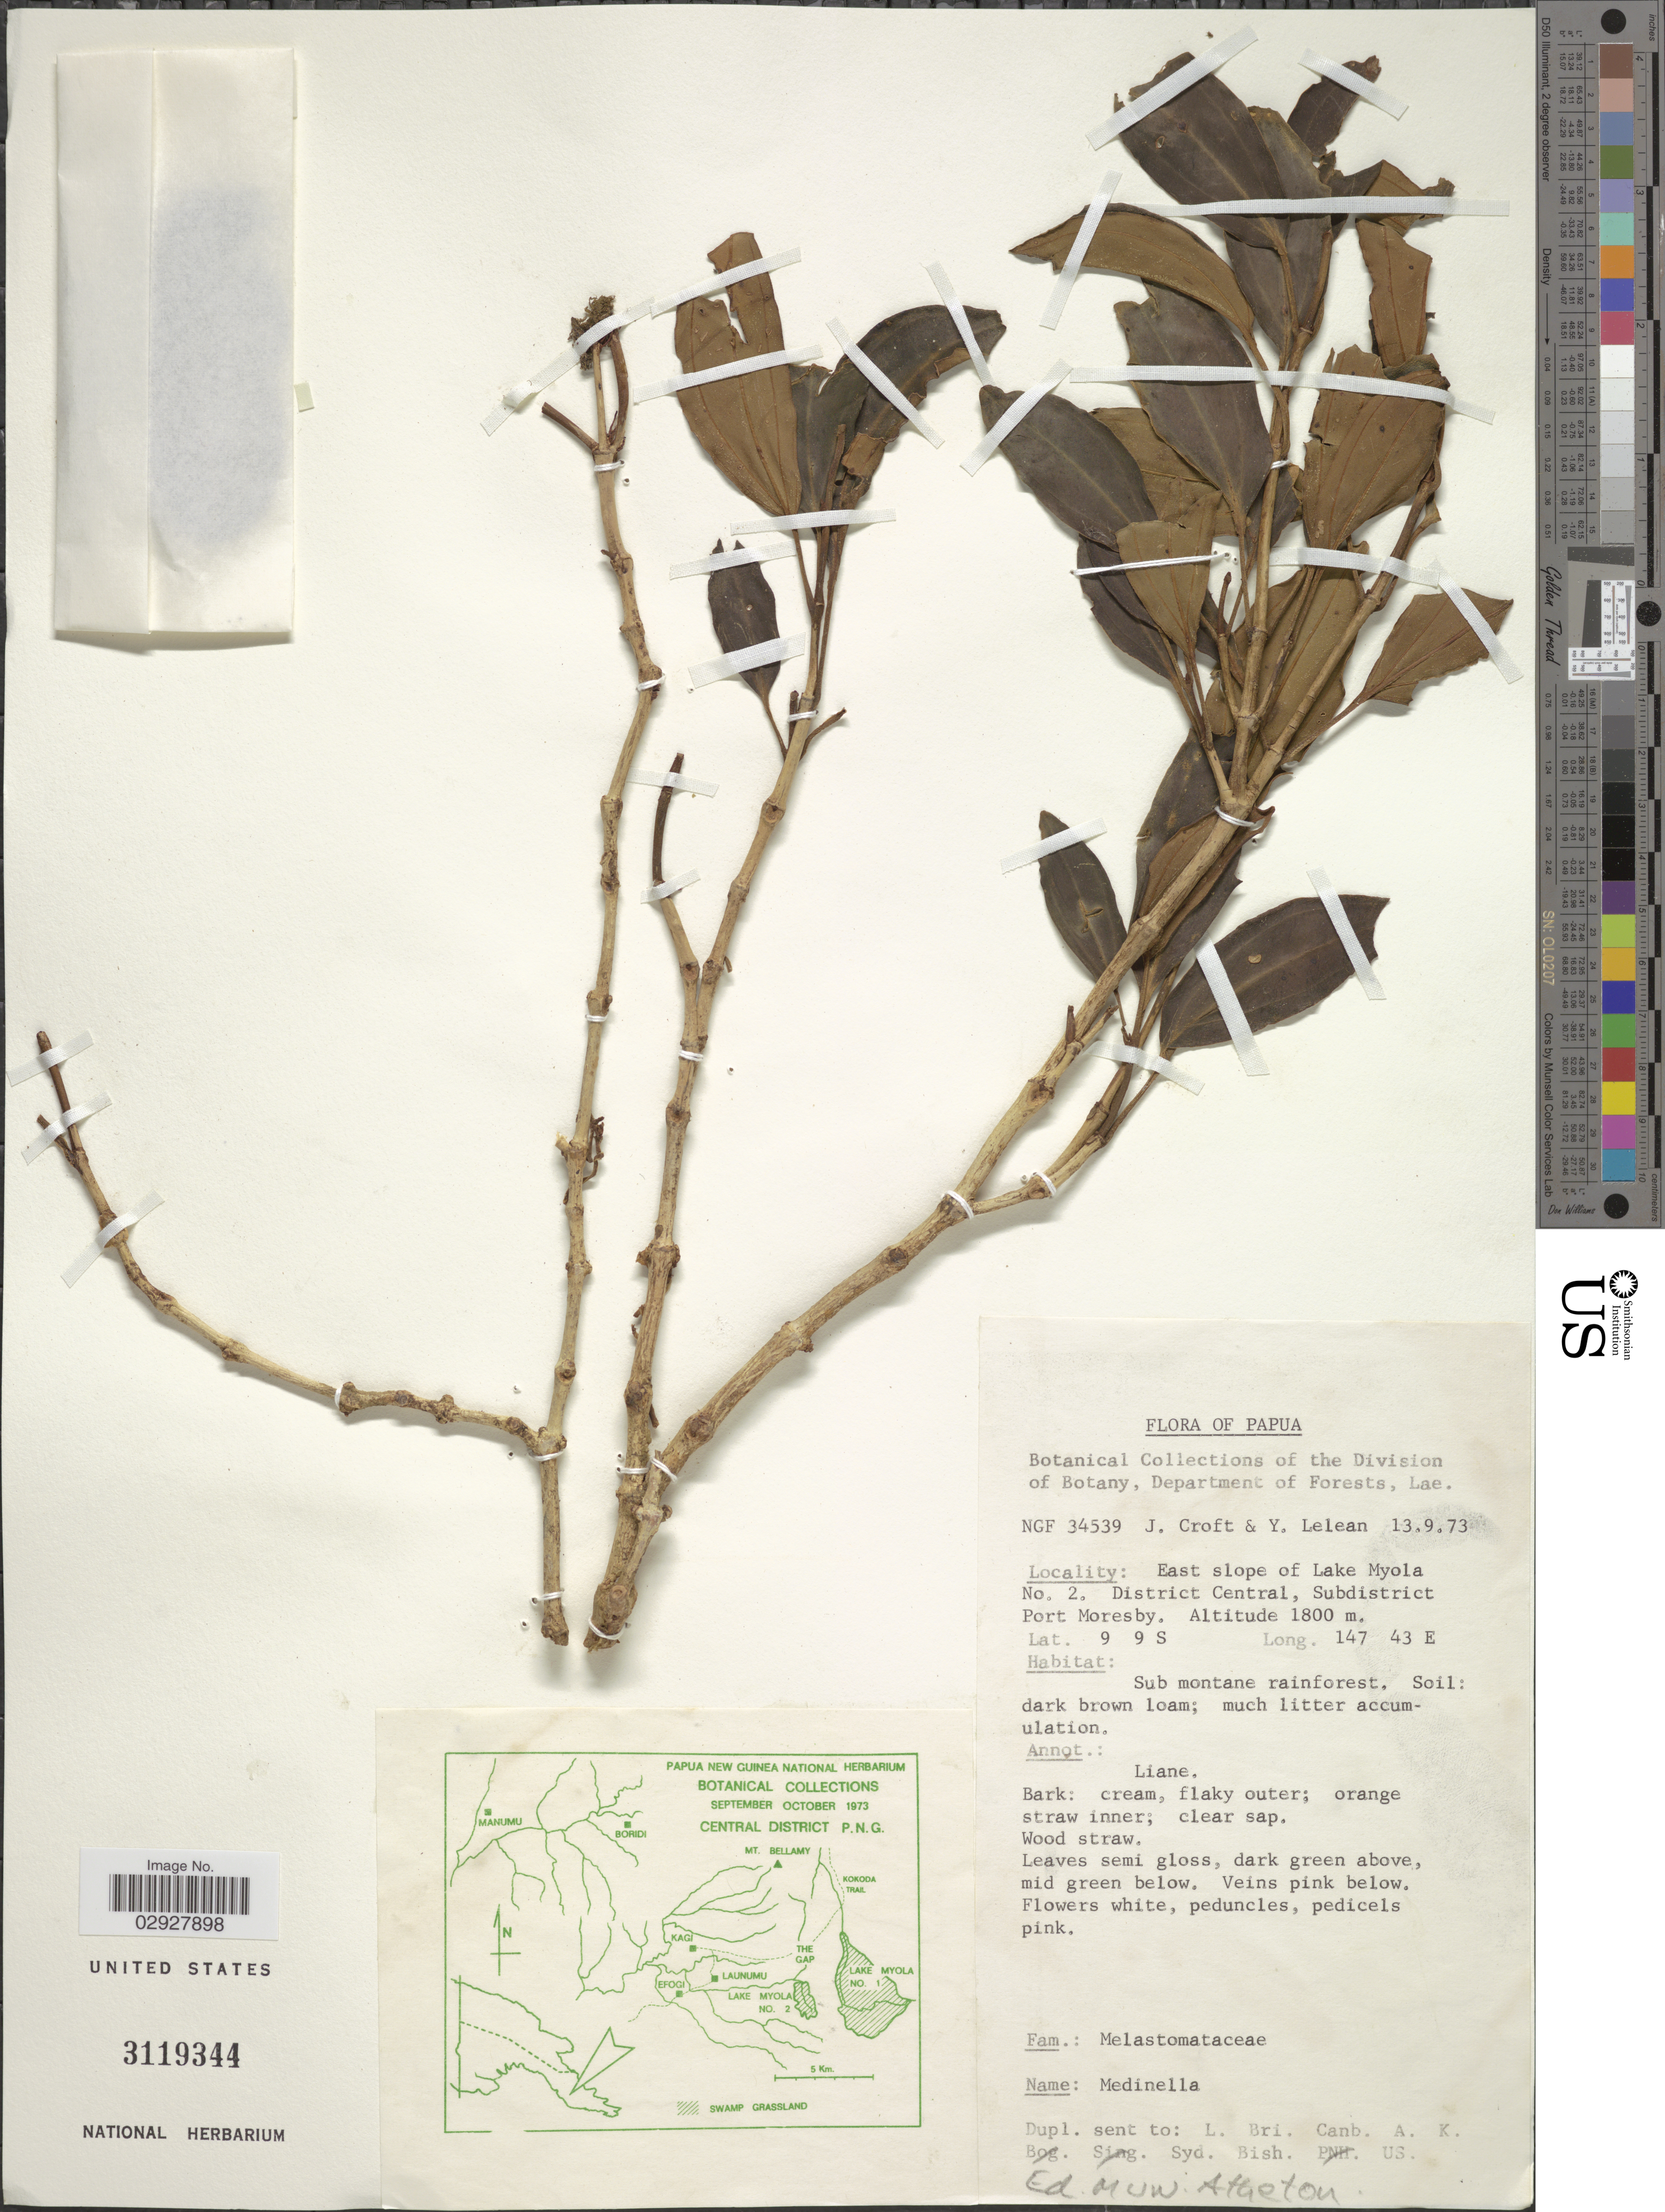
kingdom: Plantae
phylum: Tracheophyta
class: Magnoliopsida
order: Myrtales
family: Melastomataceae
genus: Medinilla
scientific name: Medinilla sp.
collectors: J. Croft & Y. Lelean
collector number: NGF 34539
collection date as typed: Transcribed d/m/y: 13/9/73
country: Papua New Guinea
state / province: Central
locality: Papua, Easte slope of Lake Myola No. 2, District Central, Subdistrict, Port Moresby.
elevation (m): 1800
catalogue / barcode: US 3119344